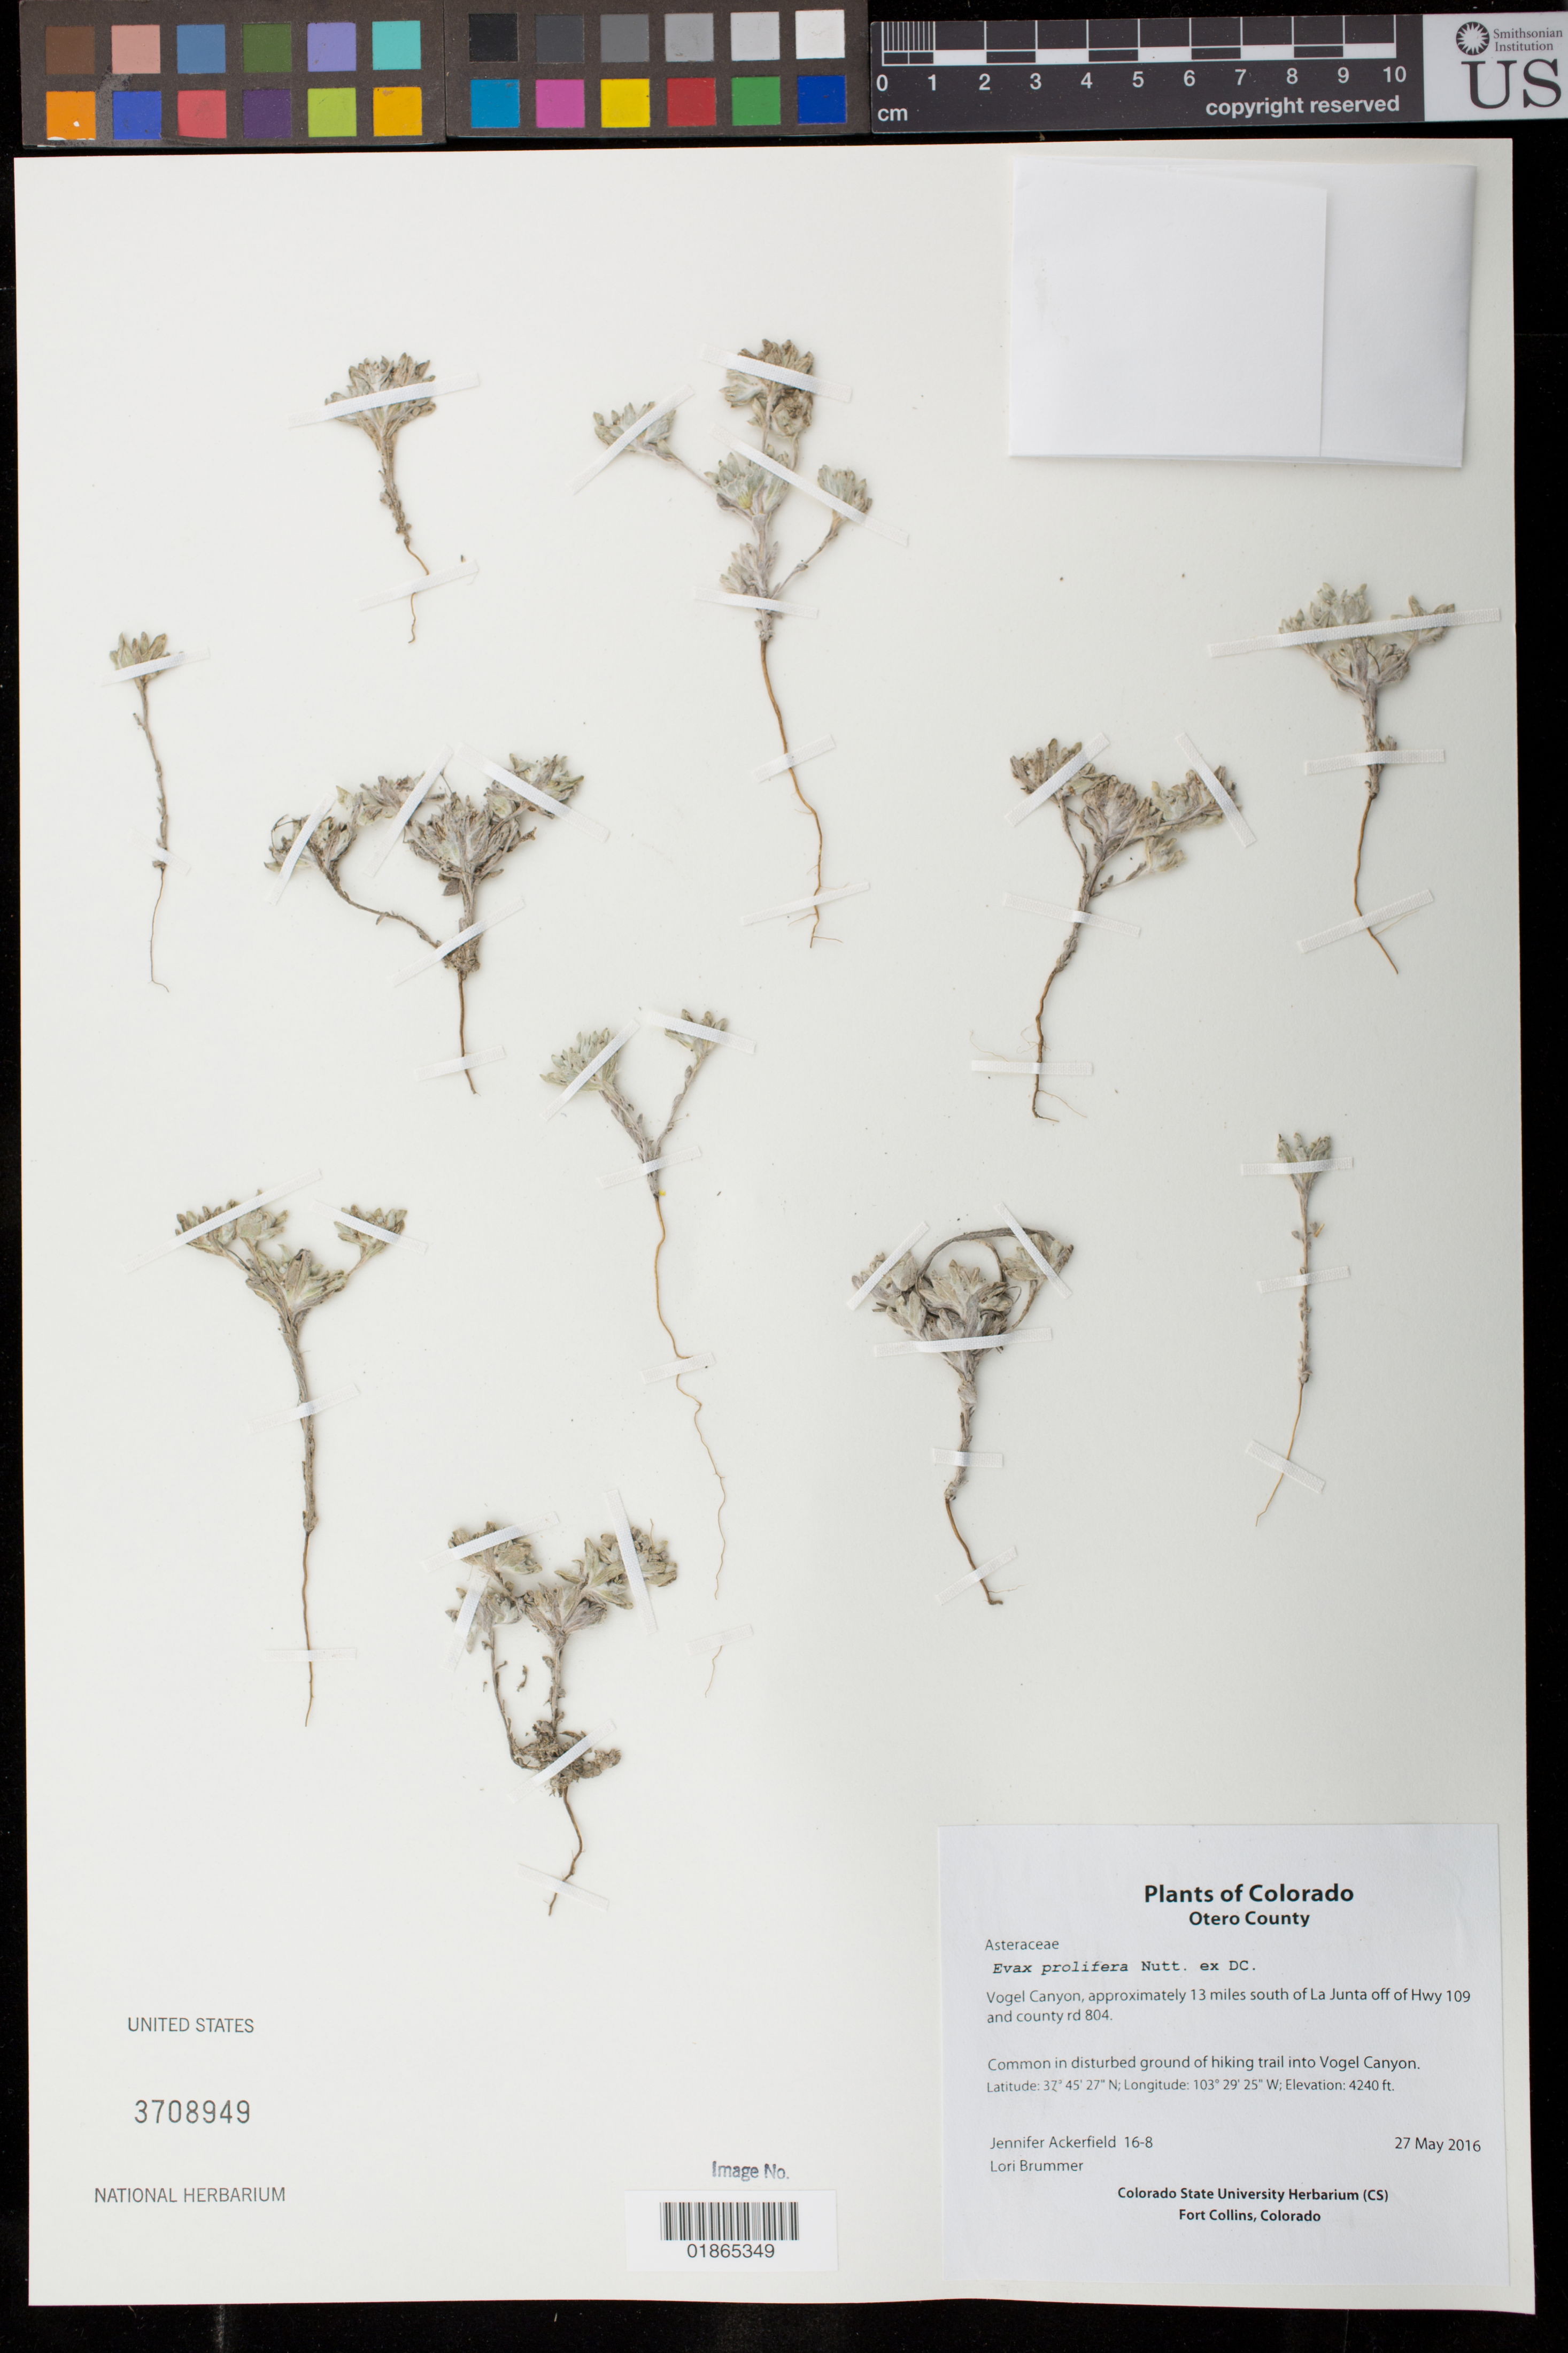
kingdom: Plantae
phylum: Tracheophyta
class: Magnoliopsida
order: Asterales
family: Asteraceae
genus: Evax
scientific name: Evax prolifera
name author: Nutt. ex DC.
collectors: J. Ackerfield & L. Brummer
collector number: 16-8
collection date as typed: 27 May 2016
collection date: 2016-05-27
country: United States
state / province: Colorado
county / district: Otero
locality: Vogel Canyon, Approx. 13 mi S of La Junta off of Hwy 109 and country rd 804.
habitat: Common in disturbed ground of hiking trail into Vogel Canyon.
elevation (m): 1292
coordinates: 37 45 27 N, 103 29 25 W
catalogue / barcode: US 3708949